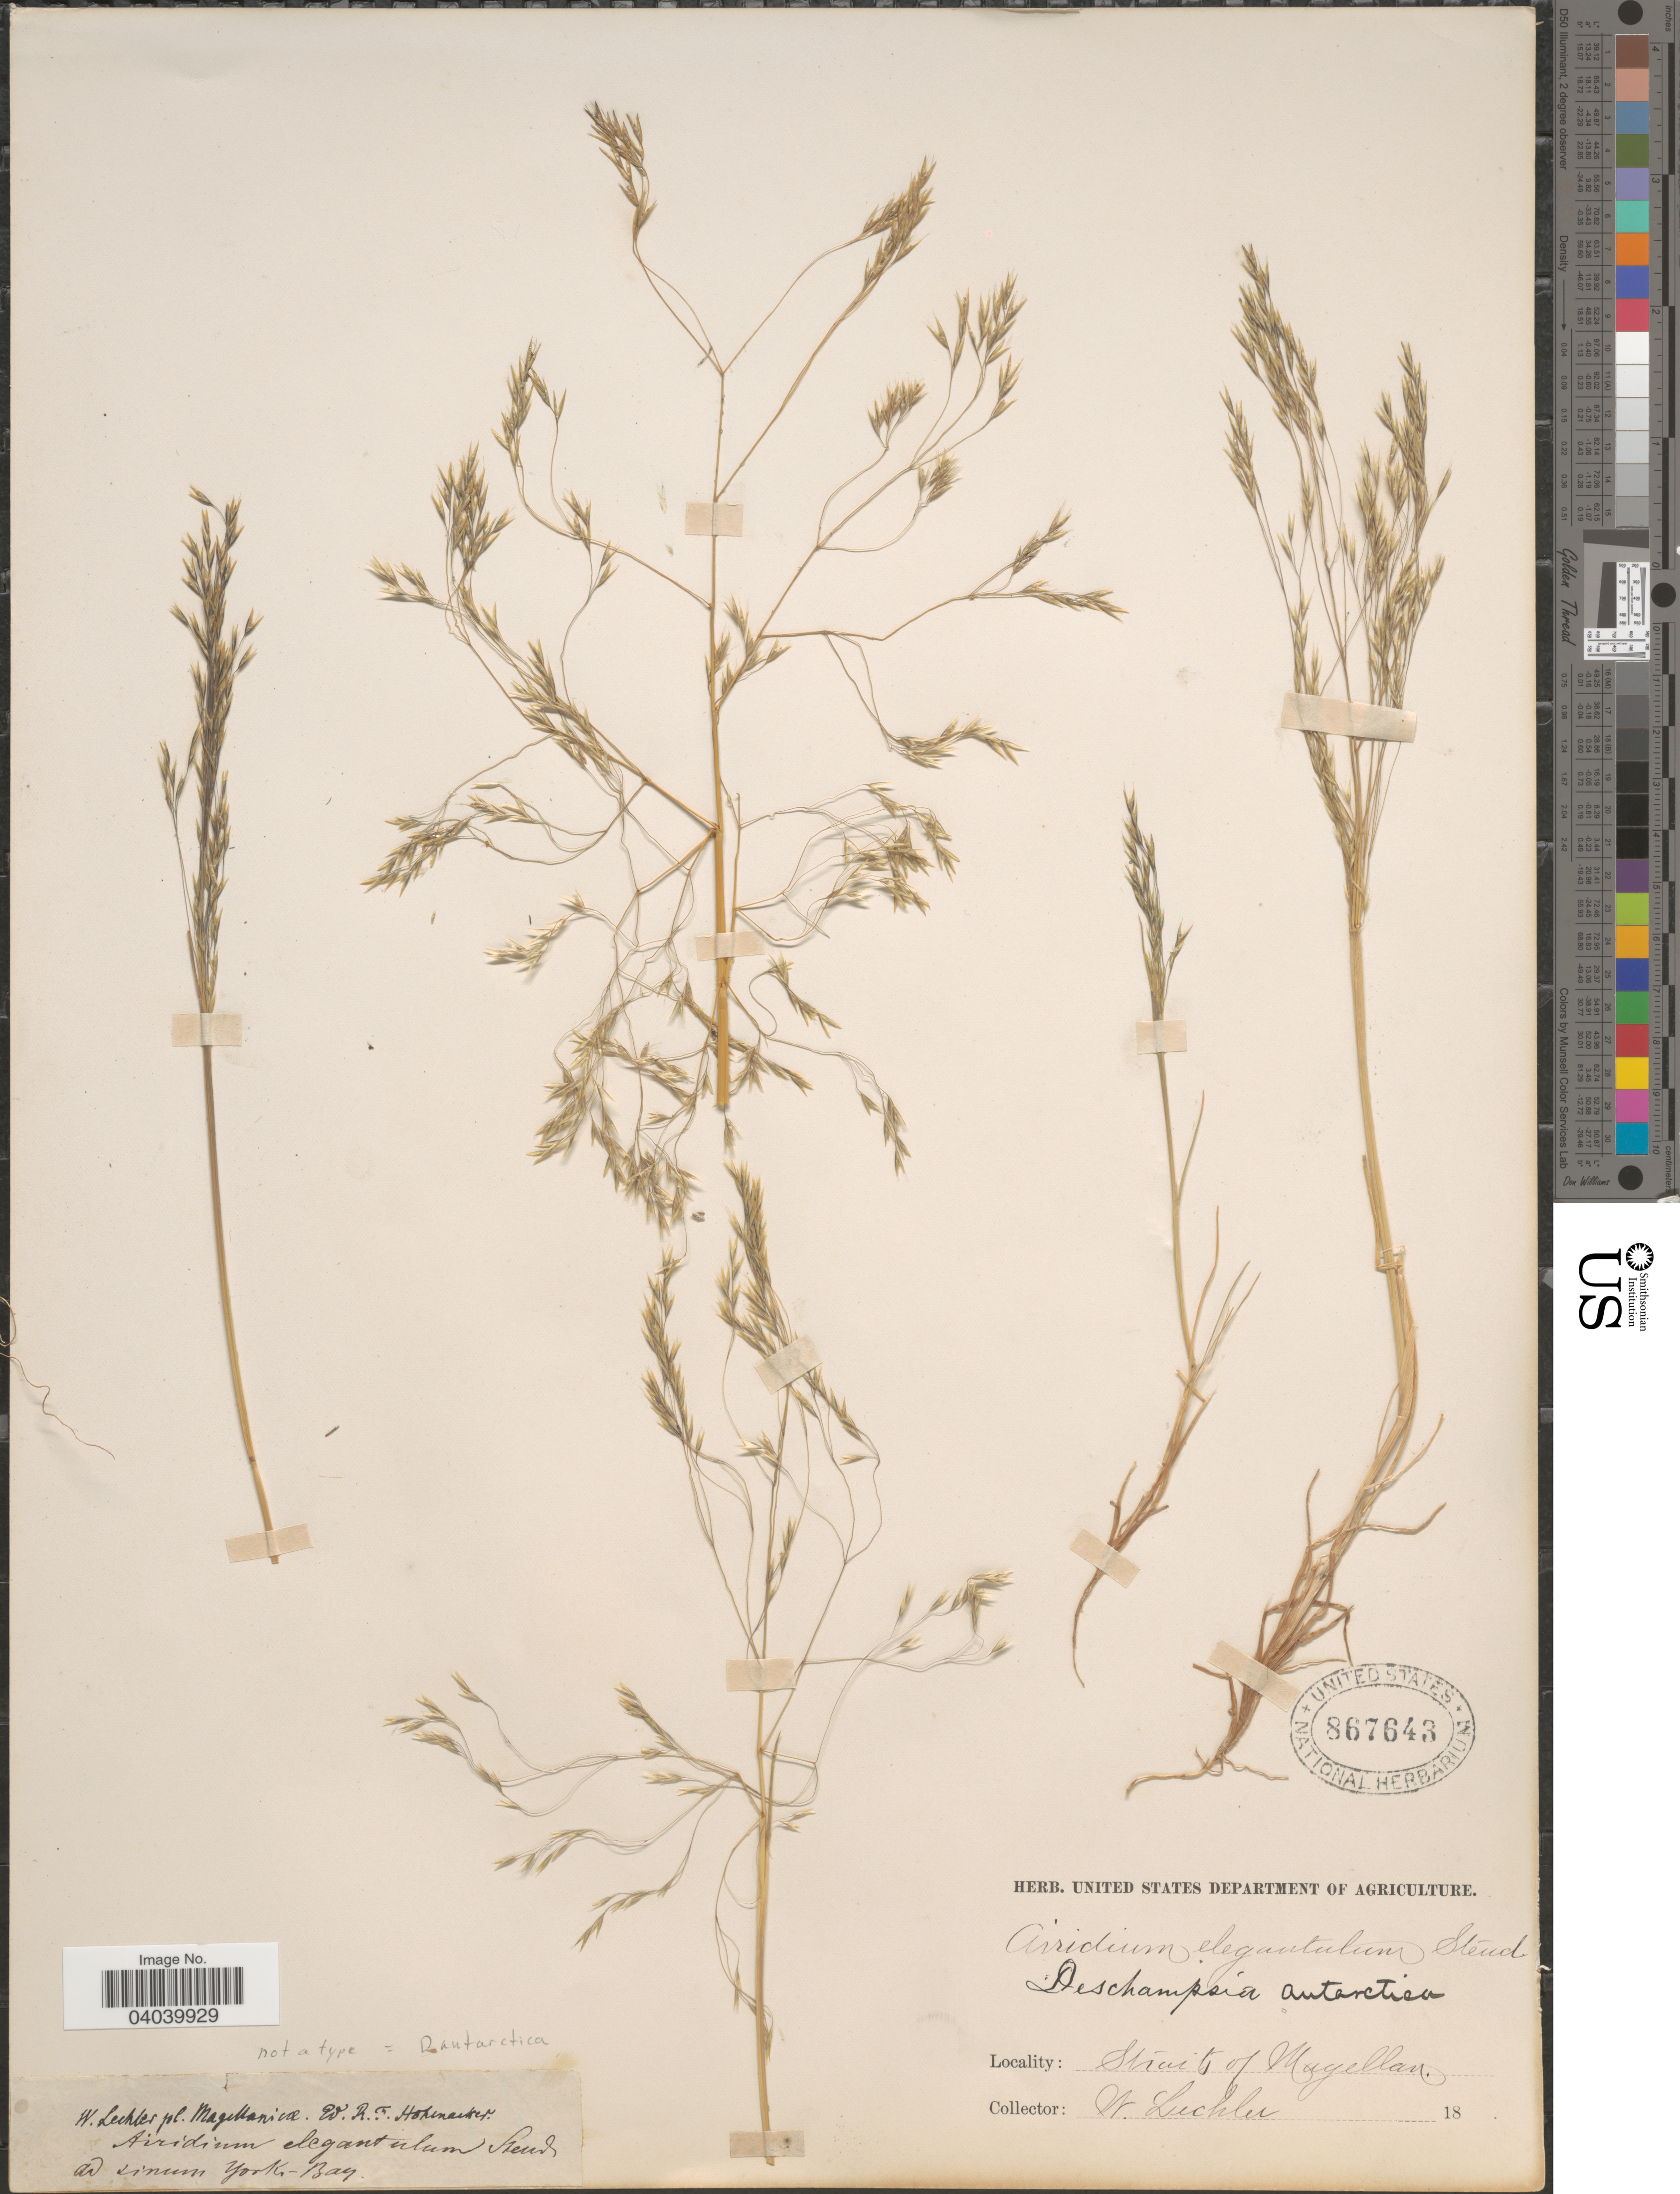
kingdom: Plantae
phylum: Tracheophyta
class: Liliopsida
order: Poales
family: Poaceae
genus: Deschampsia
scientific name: Deschampsia antarctica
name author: É. Desv.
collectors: W. Lechler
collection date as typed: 18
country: Chile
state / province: Magallanes y de la Antártica Chilena (XII)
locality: Straits of Magellan. Ad sinum York-Bay.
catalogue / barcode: US 867643